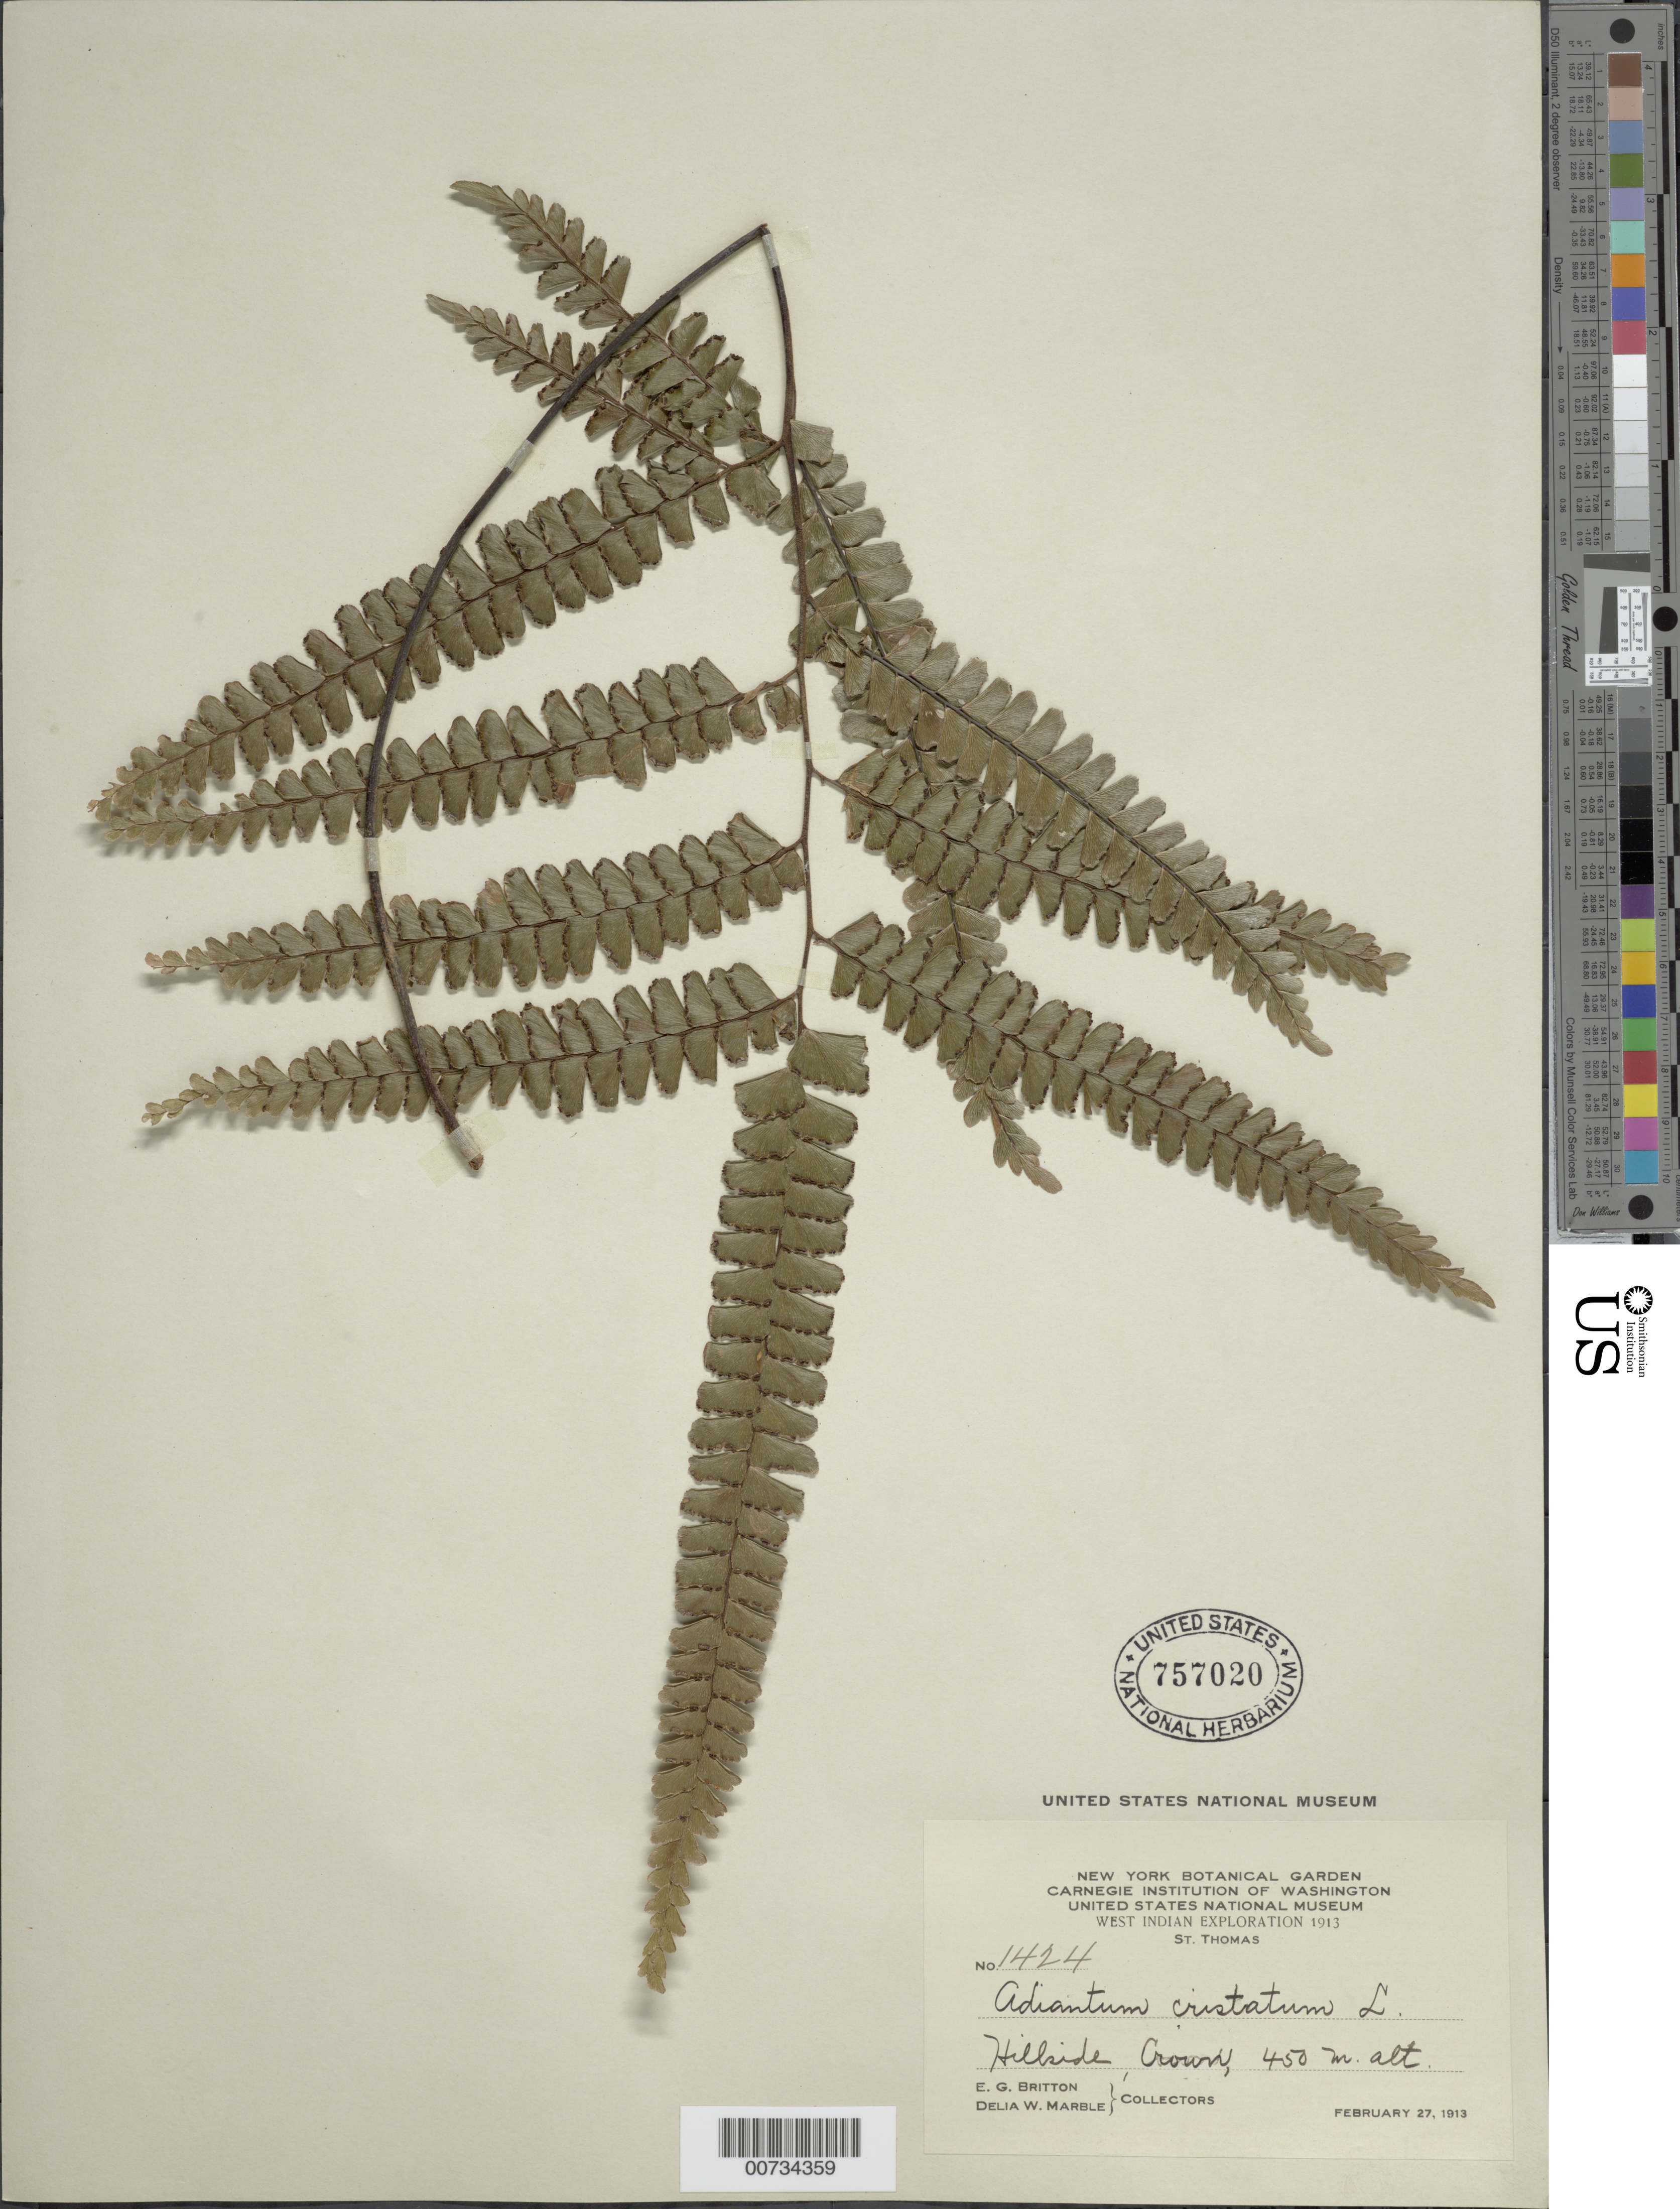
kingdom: Plantae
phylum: Tracheophyta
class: Polypodiopsida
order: Polypodiales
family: Pteridaceae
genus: Adiantum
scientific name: Adiantum pyramidale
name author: (L.) Willd.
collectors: E. G. Britton & D. W. Marble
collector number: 1424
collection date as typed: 27 Feb 1913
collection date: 1913-02-27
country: U.S. Virgin Islands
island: St. Thomas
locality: St. Thomas, Crown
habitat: Hillside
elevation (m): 450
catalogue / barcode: US 757020